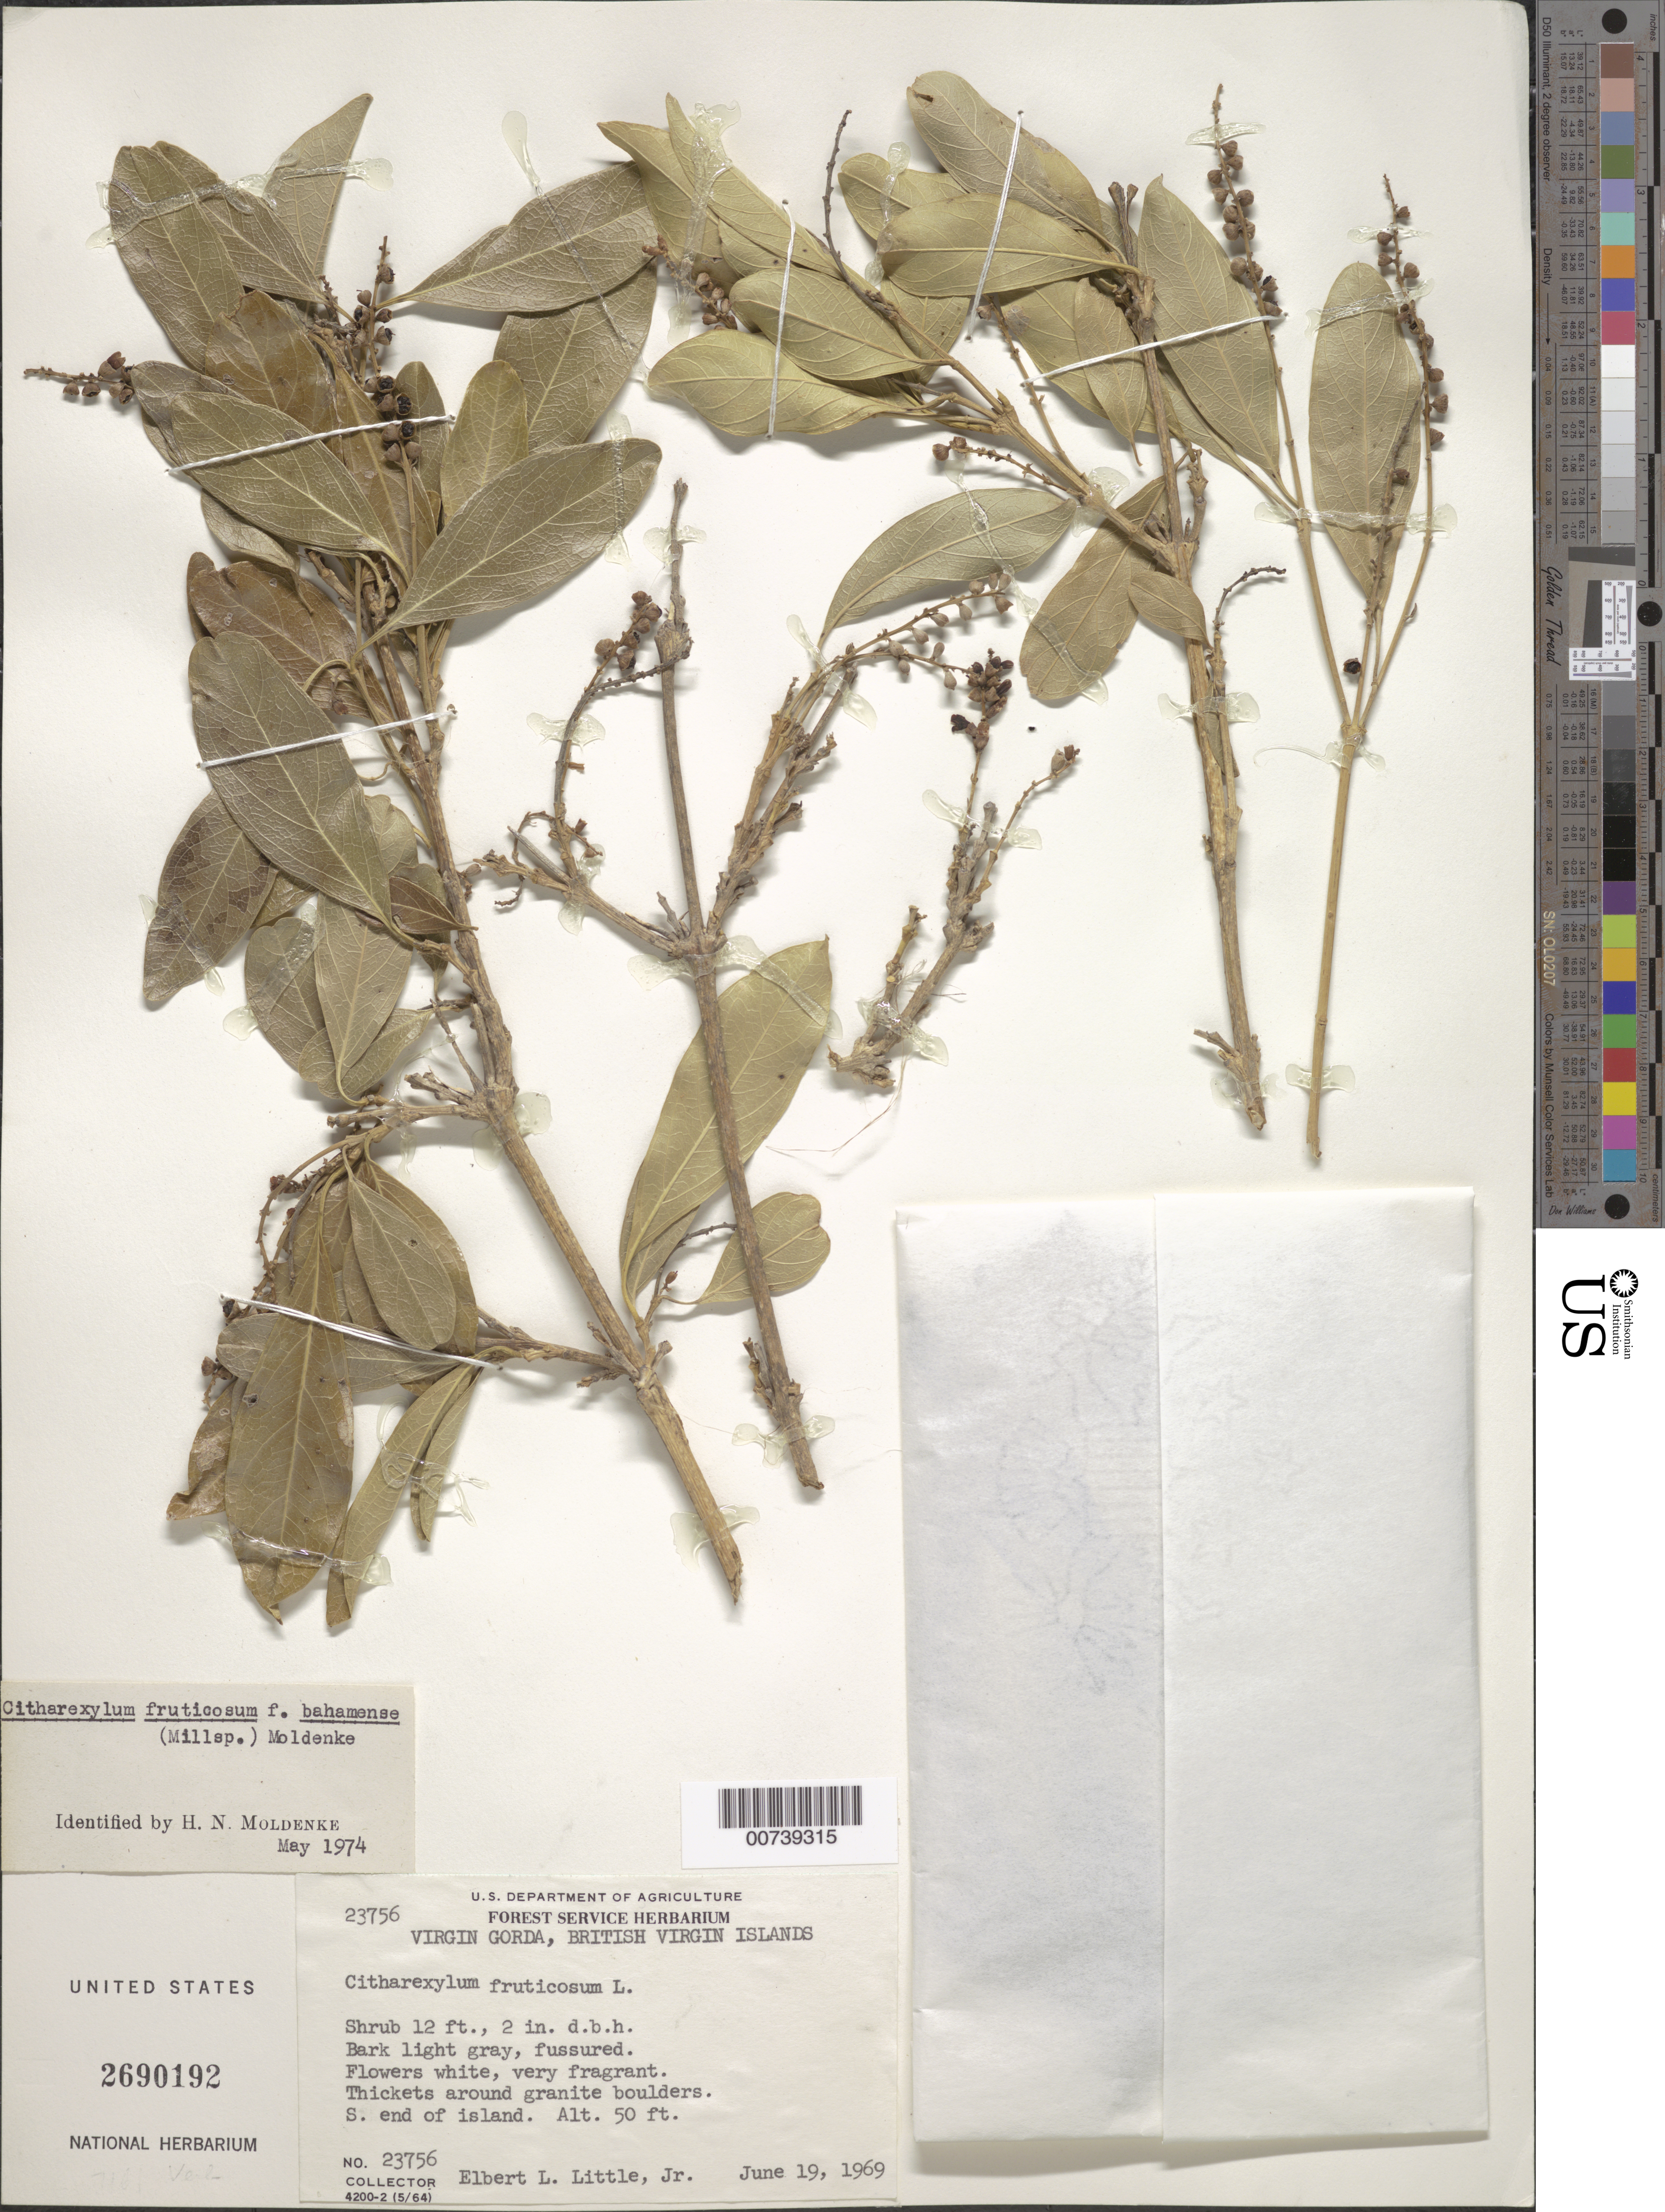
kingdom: Plantae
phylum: Tracheophyta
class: Magnoliopsida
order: Lamiales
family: Verbenaceae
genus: Citharexylum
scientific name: Citharexylum spinosum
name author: L.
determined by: Moldenke, H. N.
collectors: E. L. Little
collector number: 23756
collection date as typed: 19 Jun 1969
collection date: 1969-06-19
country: British Virgin Islands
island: Virgin Gorda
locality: S end of island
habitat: Thickets around granite boulders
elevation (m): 15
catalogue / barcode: US 2690192